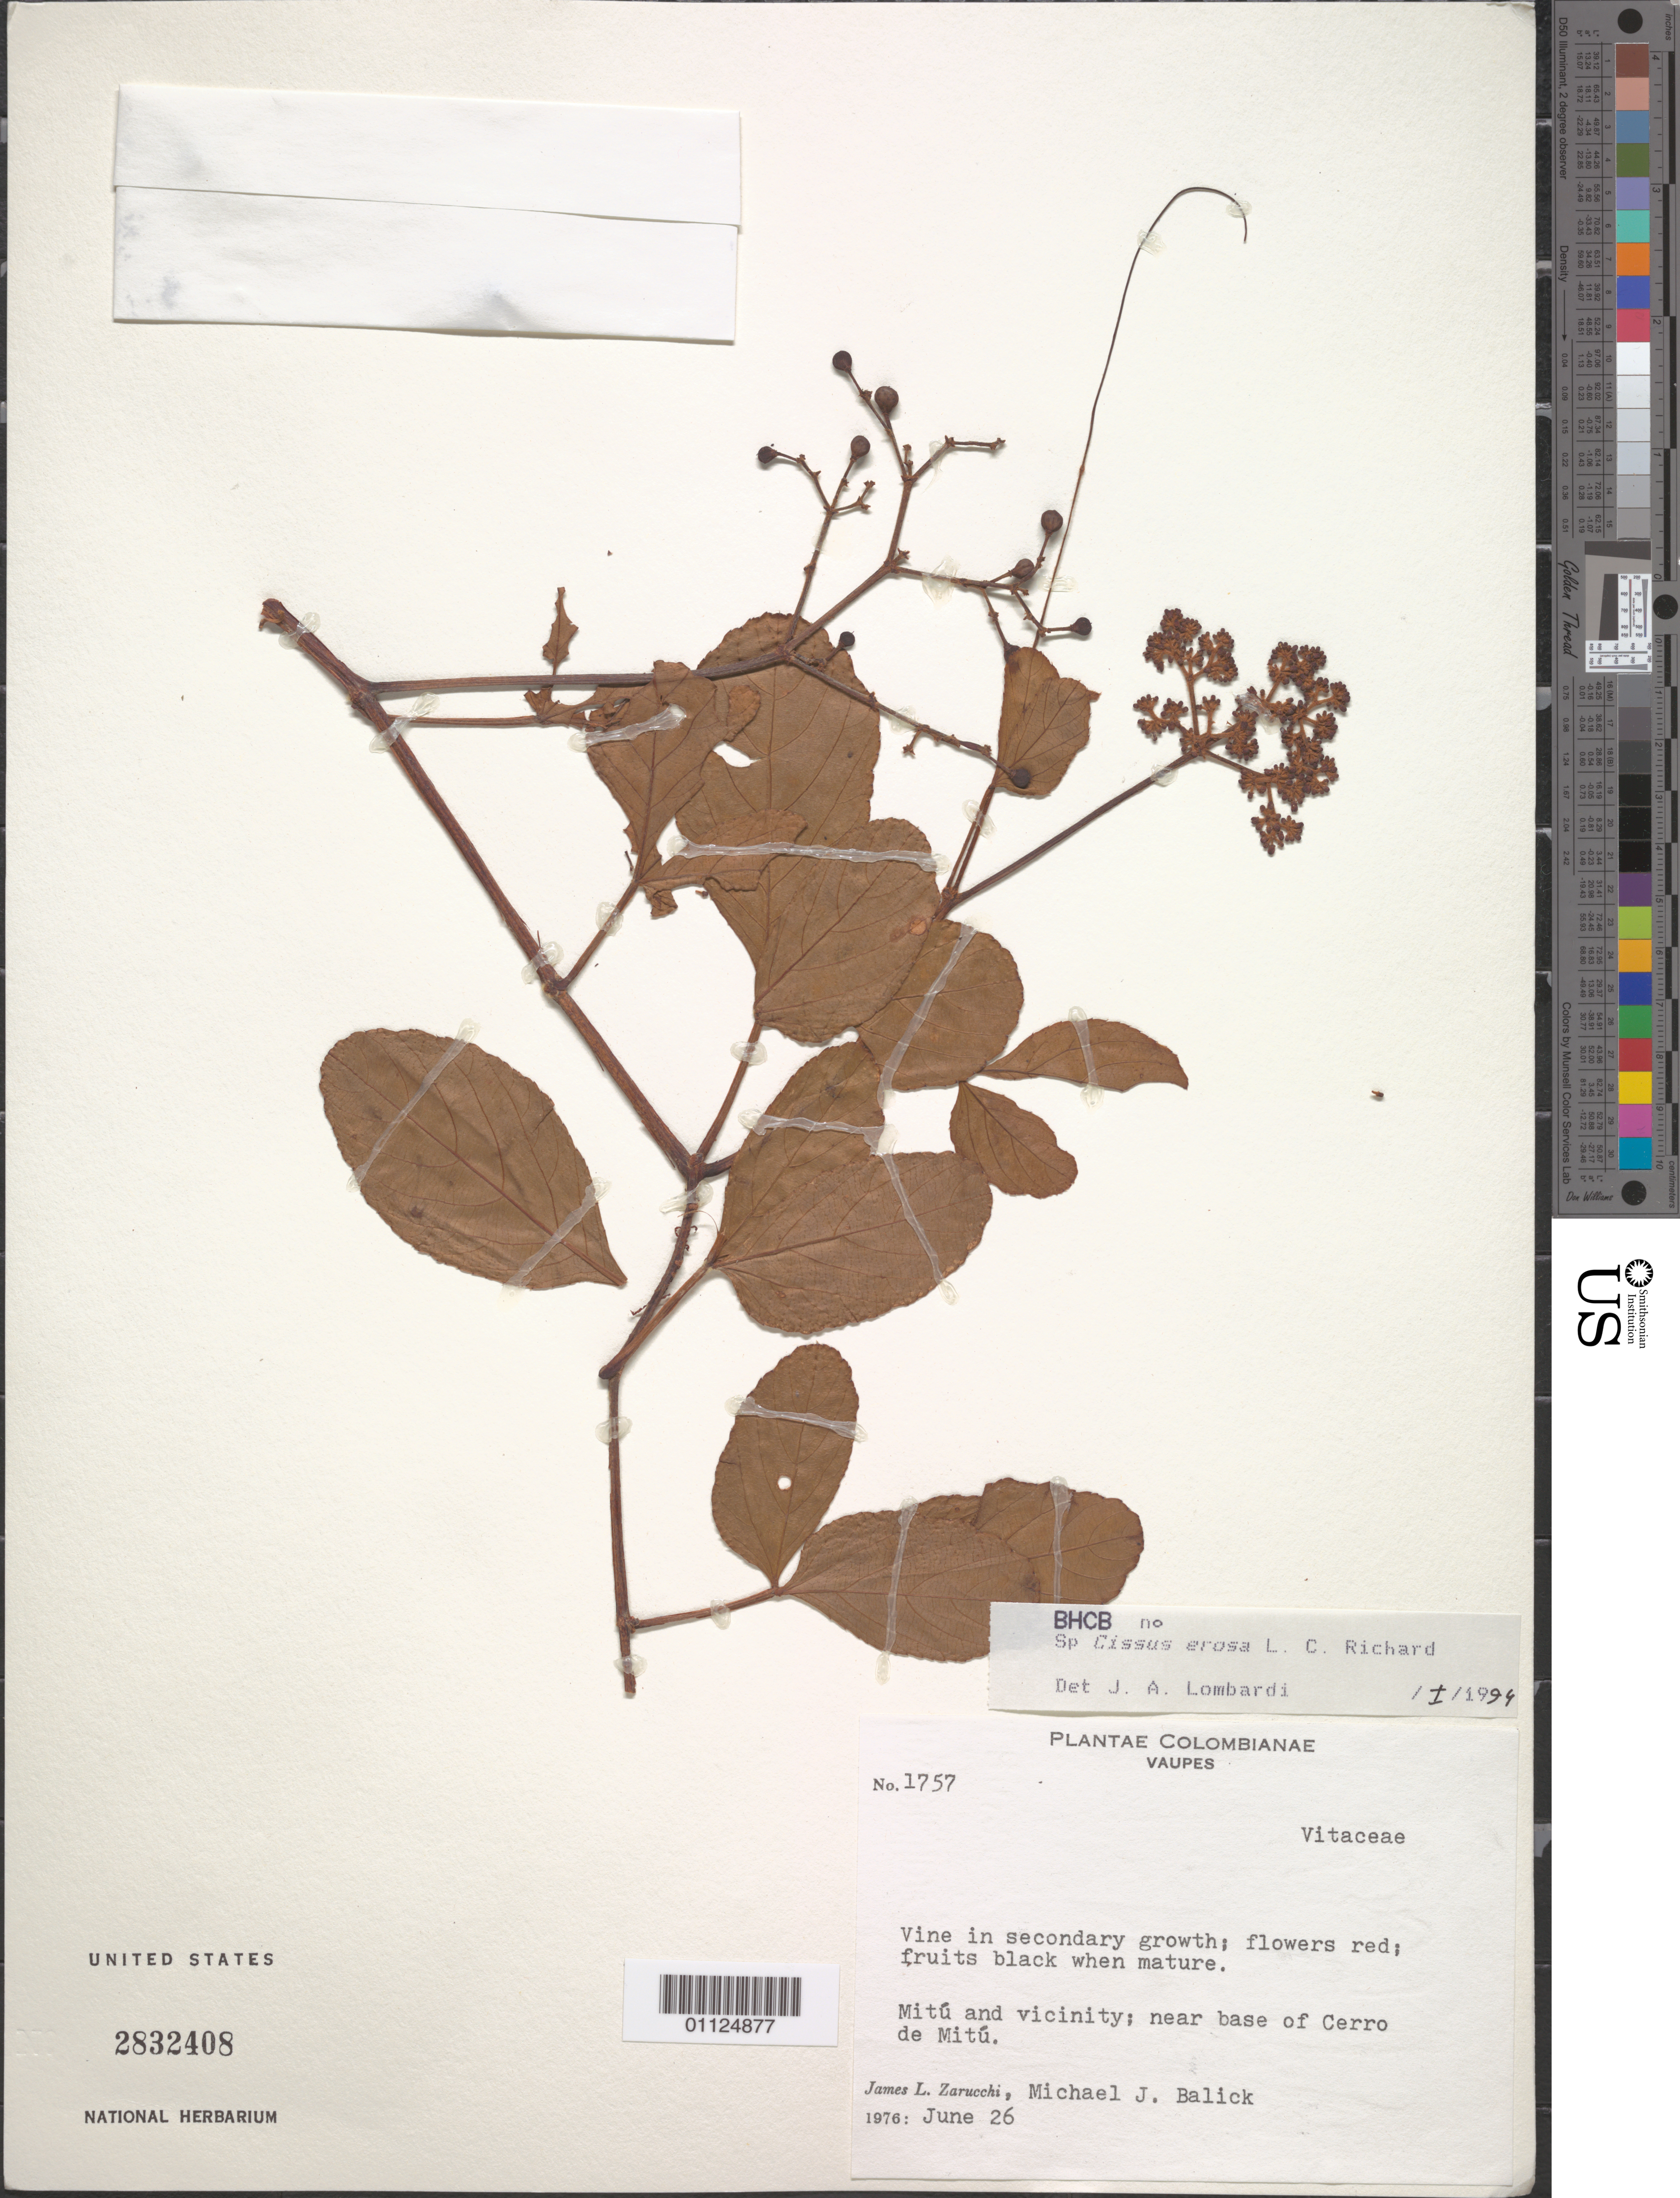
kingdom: Plantae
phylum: Tracheophyta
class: Magnoliopsida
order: Vitales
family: Vitaceae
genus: Cissus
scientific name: Cissus erosa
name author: Rich.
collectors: J. L. Zarucchi & M. J. Balick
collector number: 1757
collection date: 1976-06-26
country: Colombia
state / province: Vaupés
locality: Mitu and vicinity; near base of Cerro de Mitu.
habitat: Vine in secondary growth.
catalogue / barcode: US 2832408